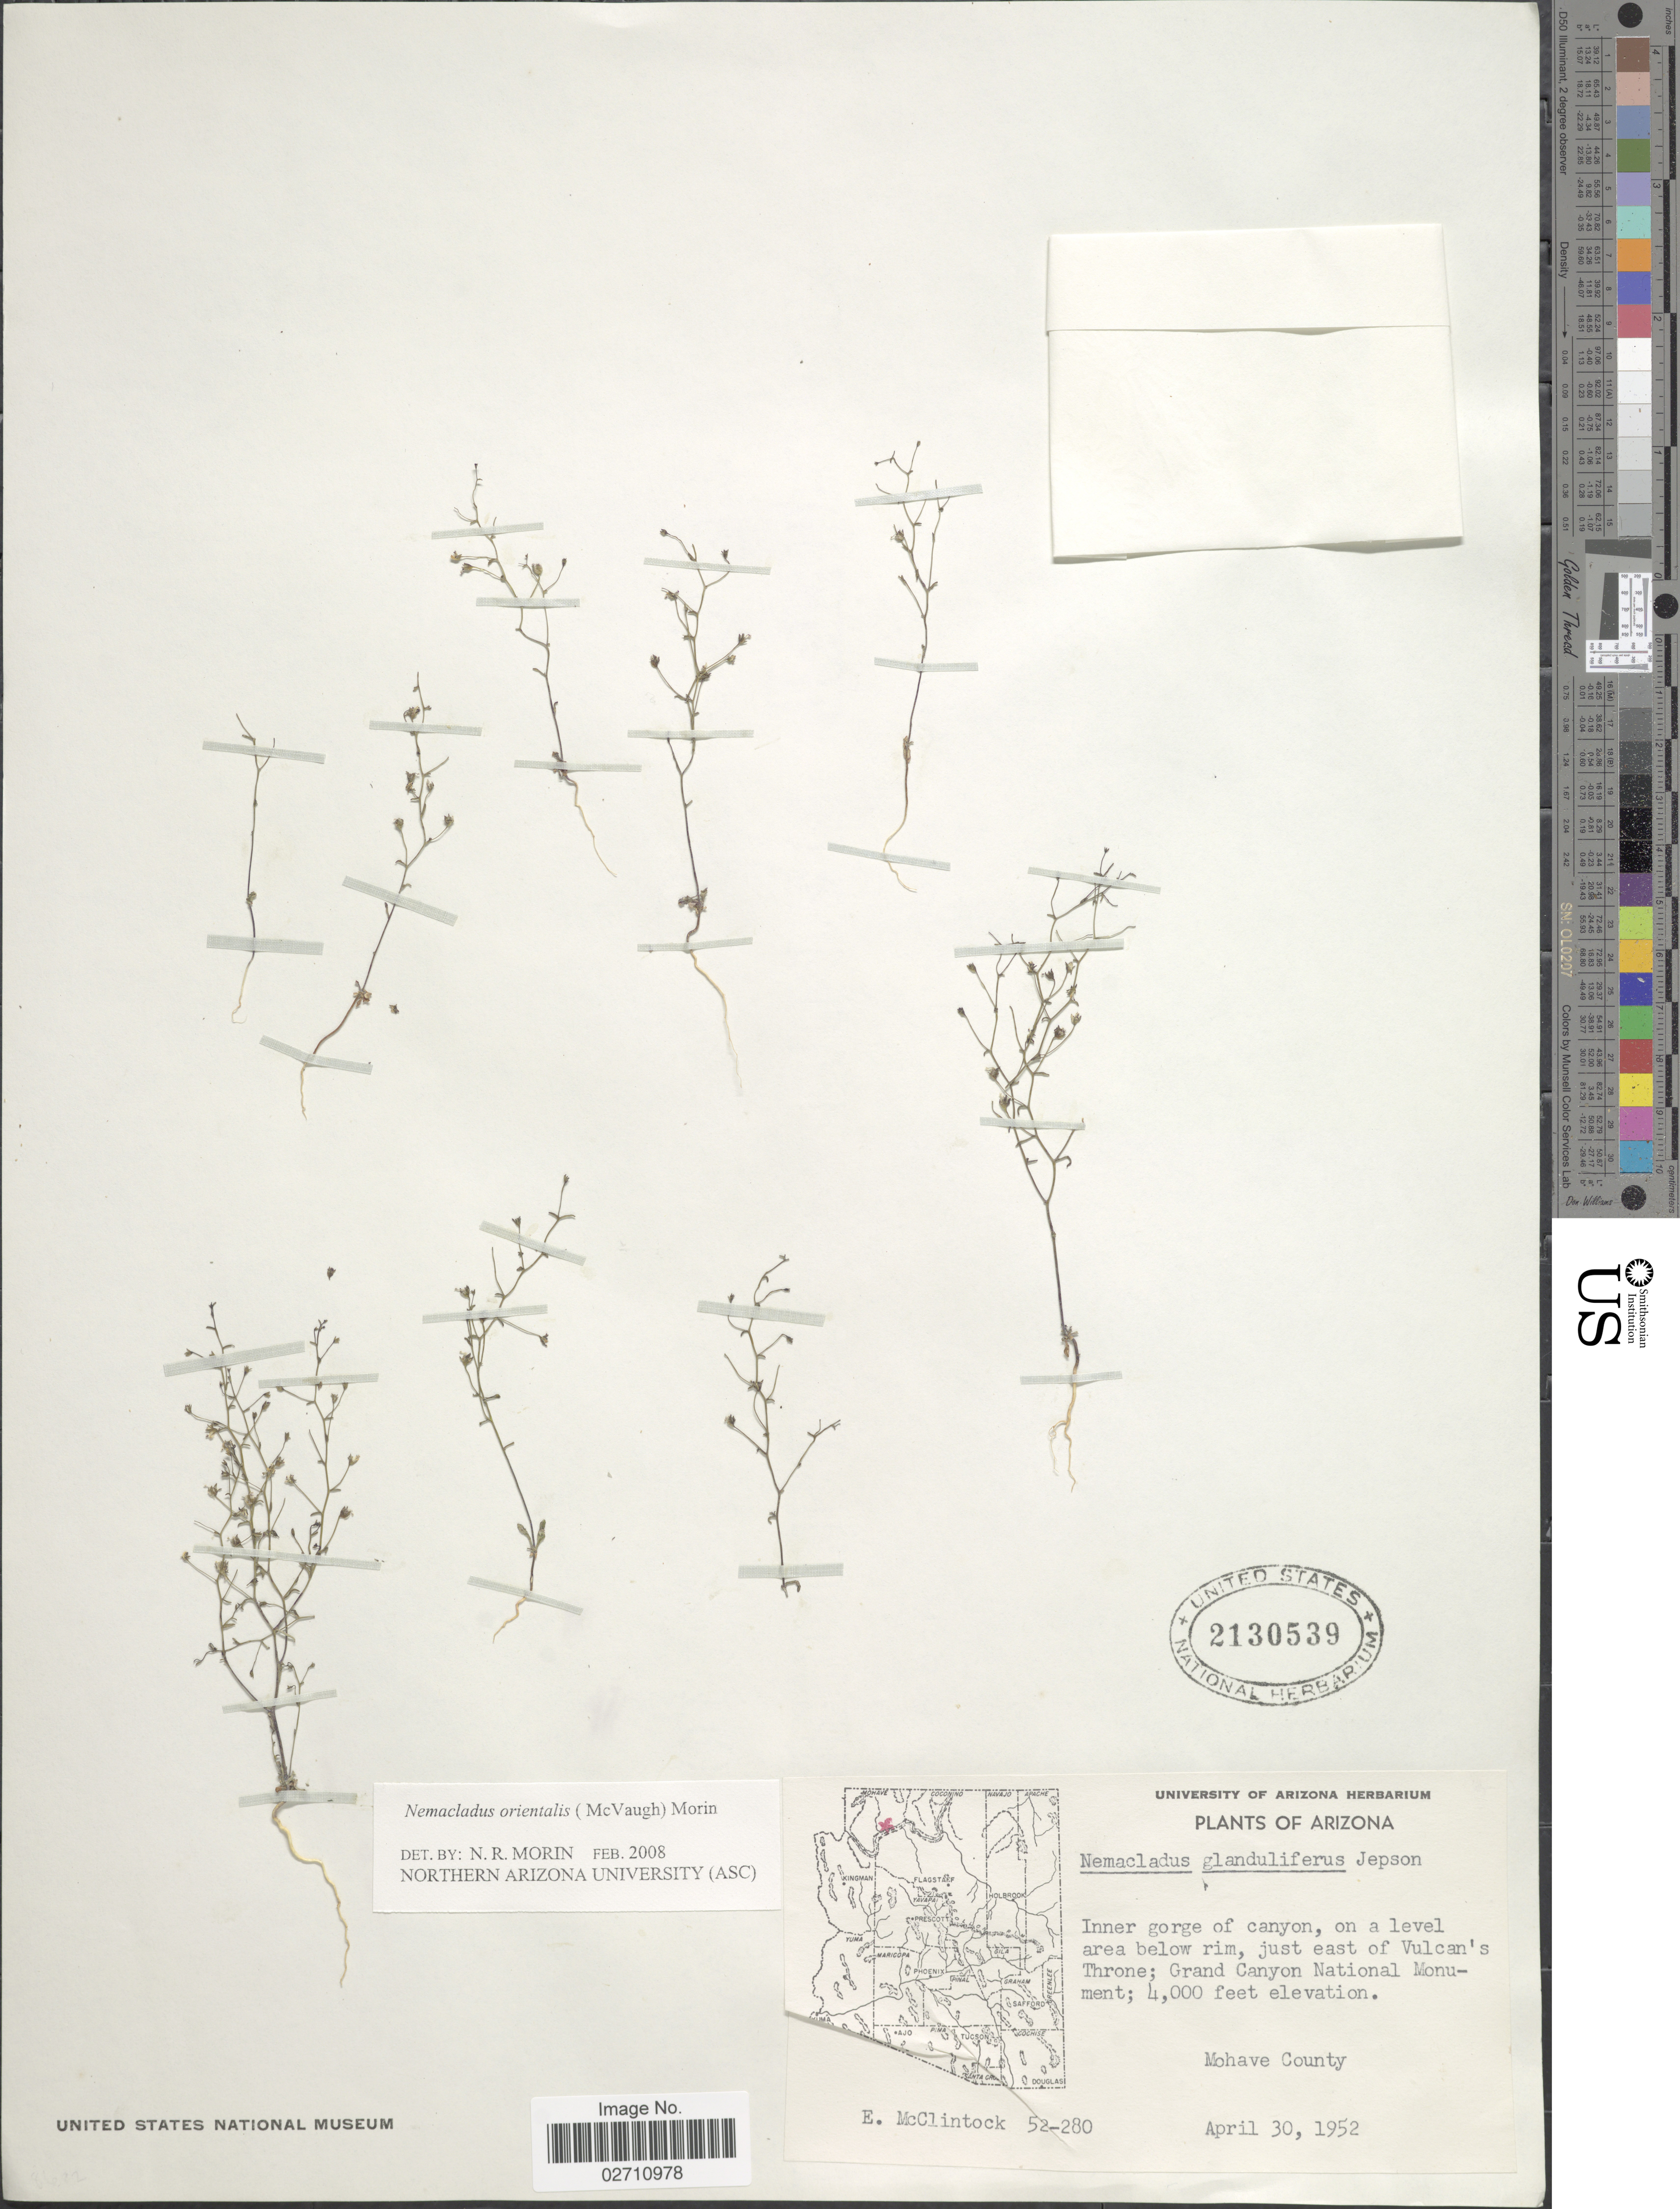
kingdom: Plantae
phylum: Tracheophyta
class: Magnoliopsida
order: Asterales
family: Campanulaceae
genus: Nemacladus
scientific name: Nemacladus orientalis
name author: (McVaugh) Morin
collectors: E. McClintock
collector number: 52-280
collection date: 1952-04-30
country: United States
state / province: Arizona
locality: Inner gorge of canyon, on a level area below rim, just east of Vulcan's Throne; Grand Canyon National Monument, Mohave County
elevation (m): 1219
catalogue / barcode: US 2130539